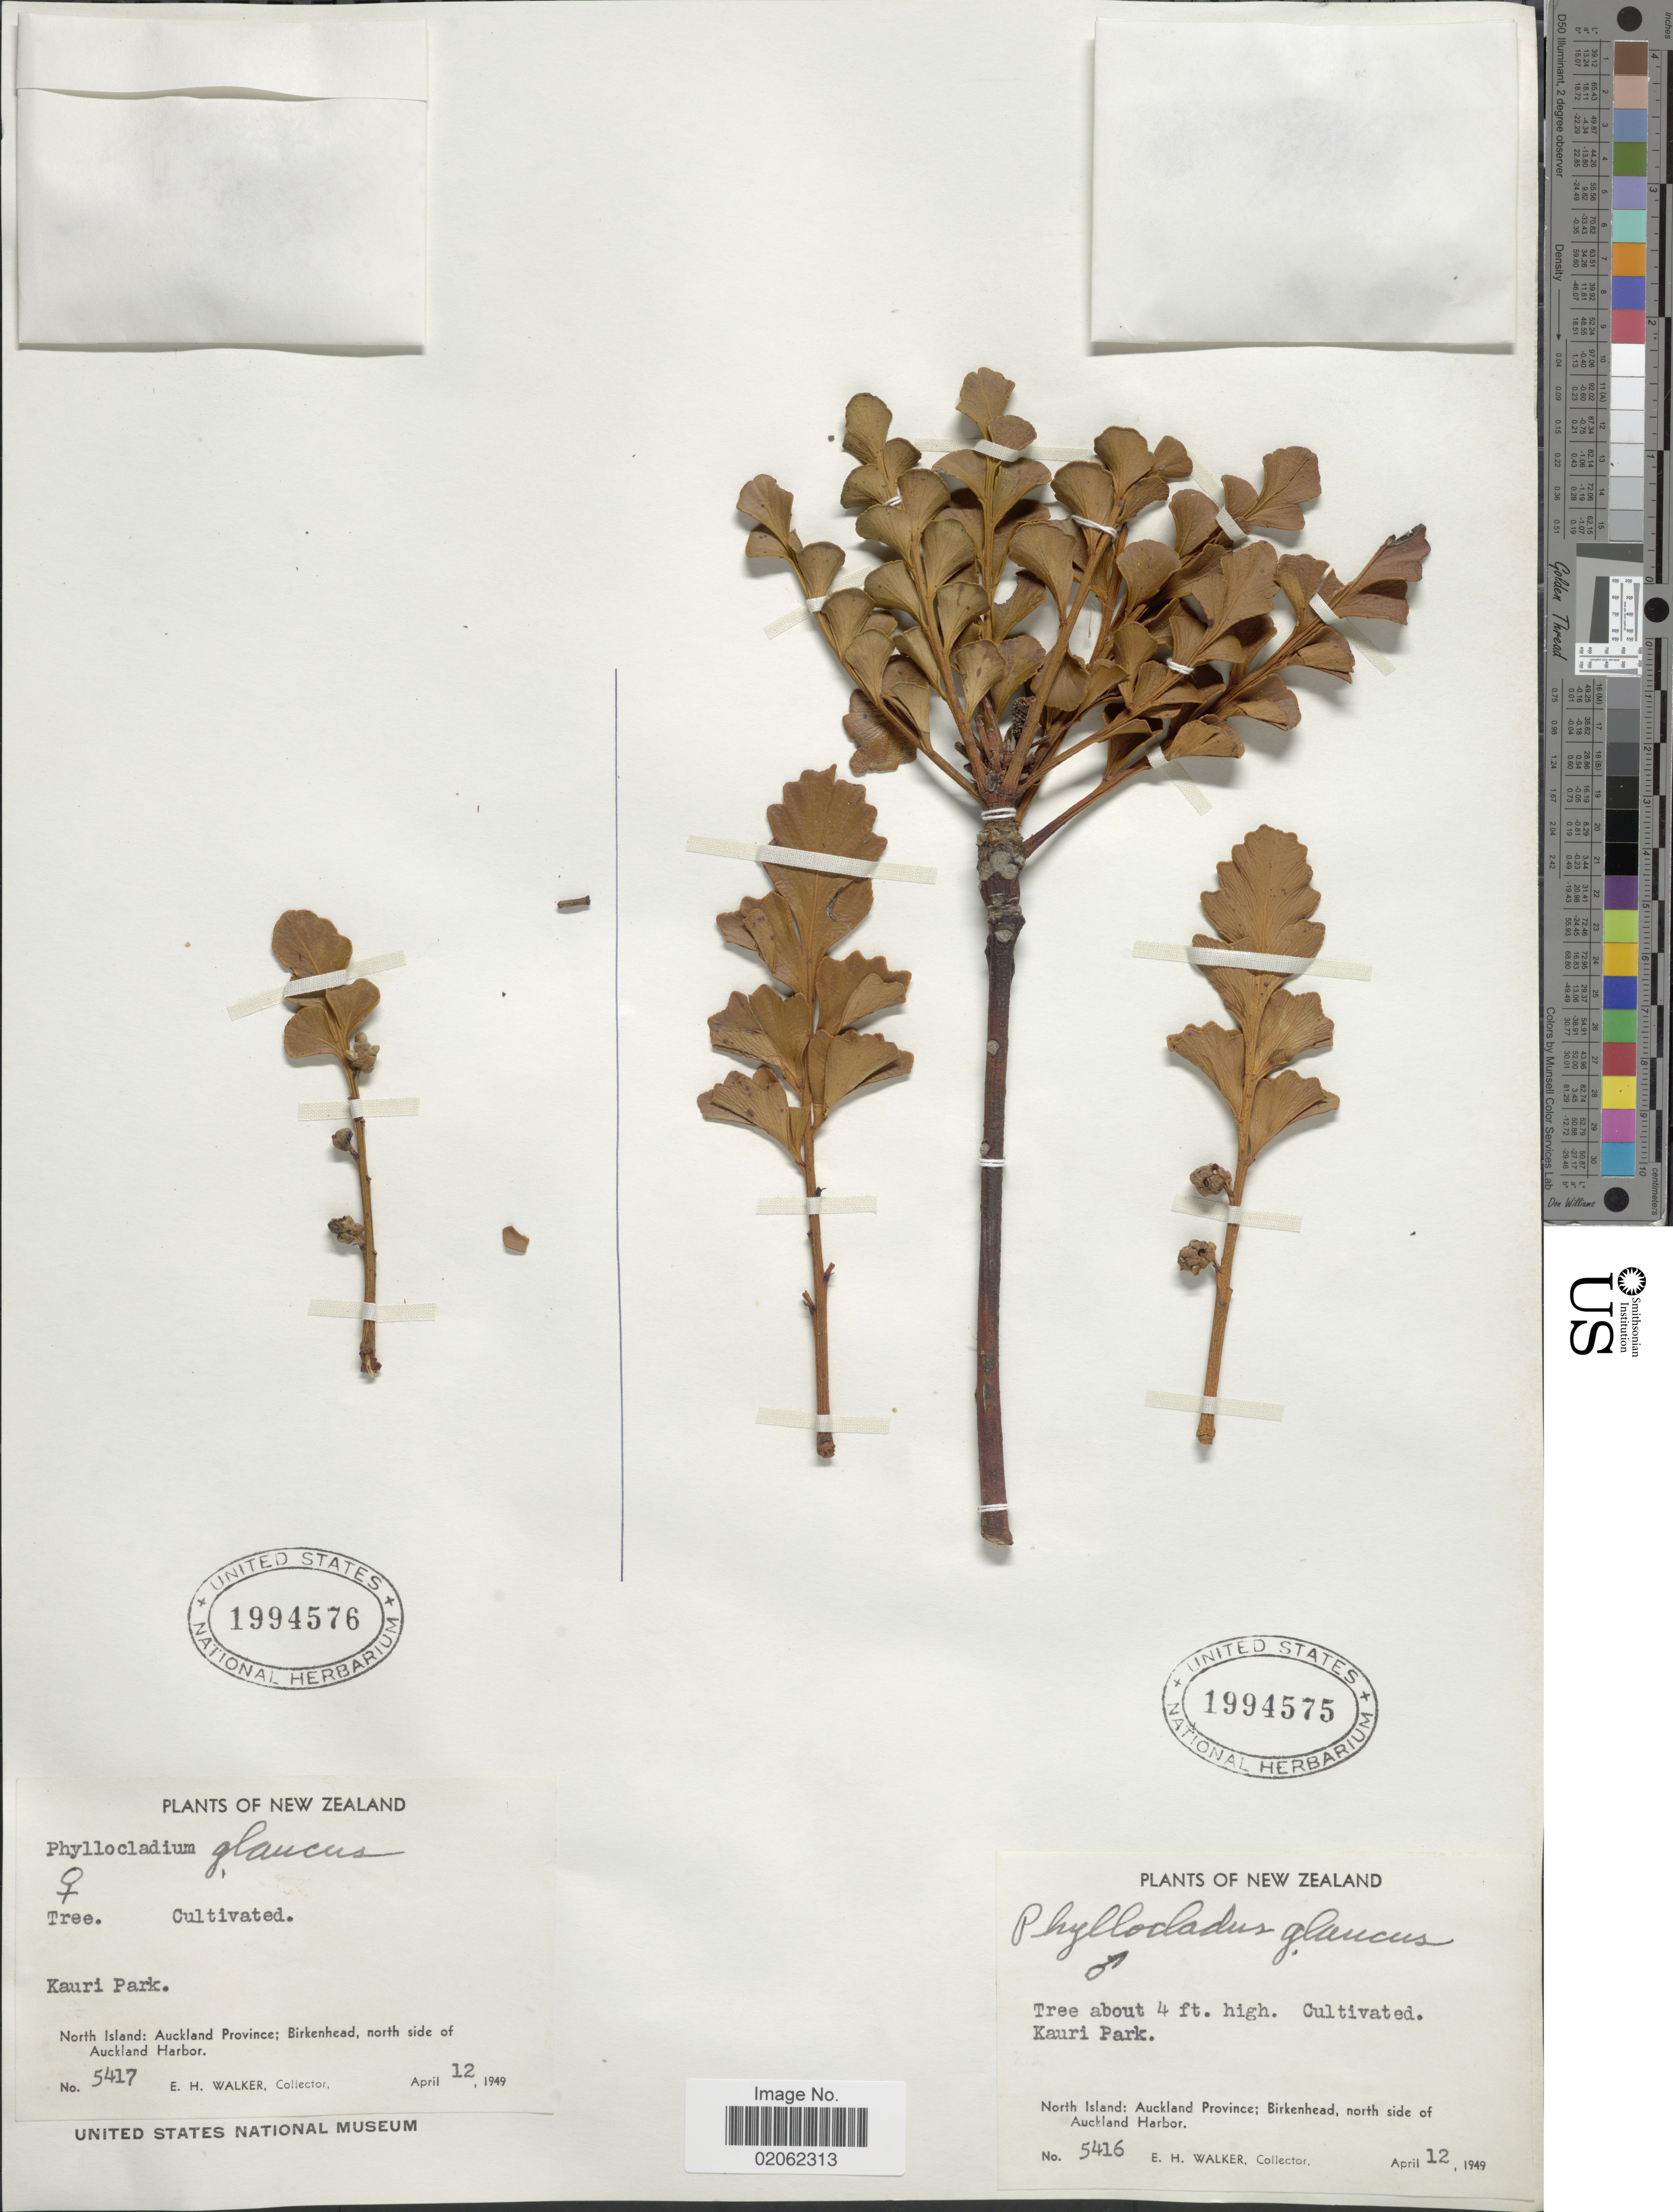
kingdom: Plantae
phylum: Tracheophyta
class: Pinopsida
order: Pinales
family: Phyllocladaceae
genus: Phyllocladus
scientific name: Phyllocladus glaucus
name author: Carrière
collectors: E. H. Walker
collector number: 5416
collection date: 1949-04-12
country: New Zealand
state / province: Auckland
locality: Kauri Park, North Island: Auckland Province; Birkenhead, north side of Auckland Harbor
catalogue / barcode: US 1994575